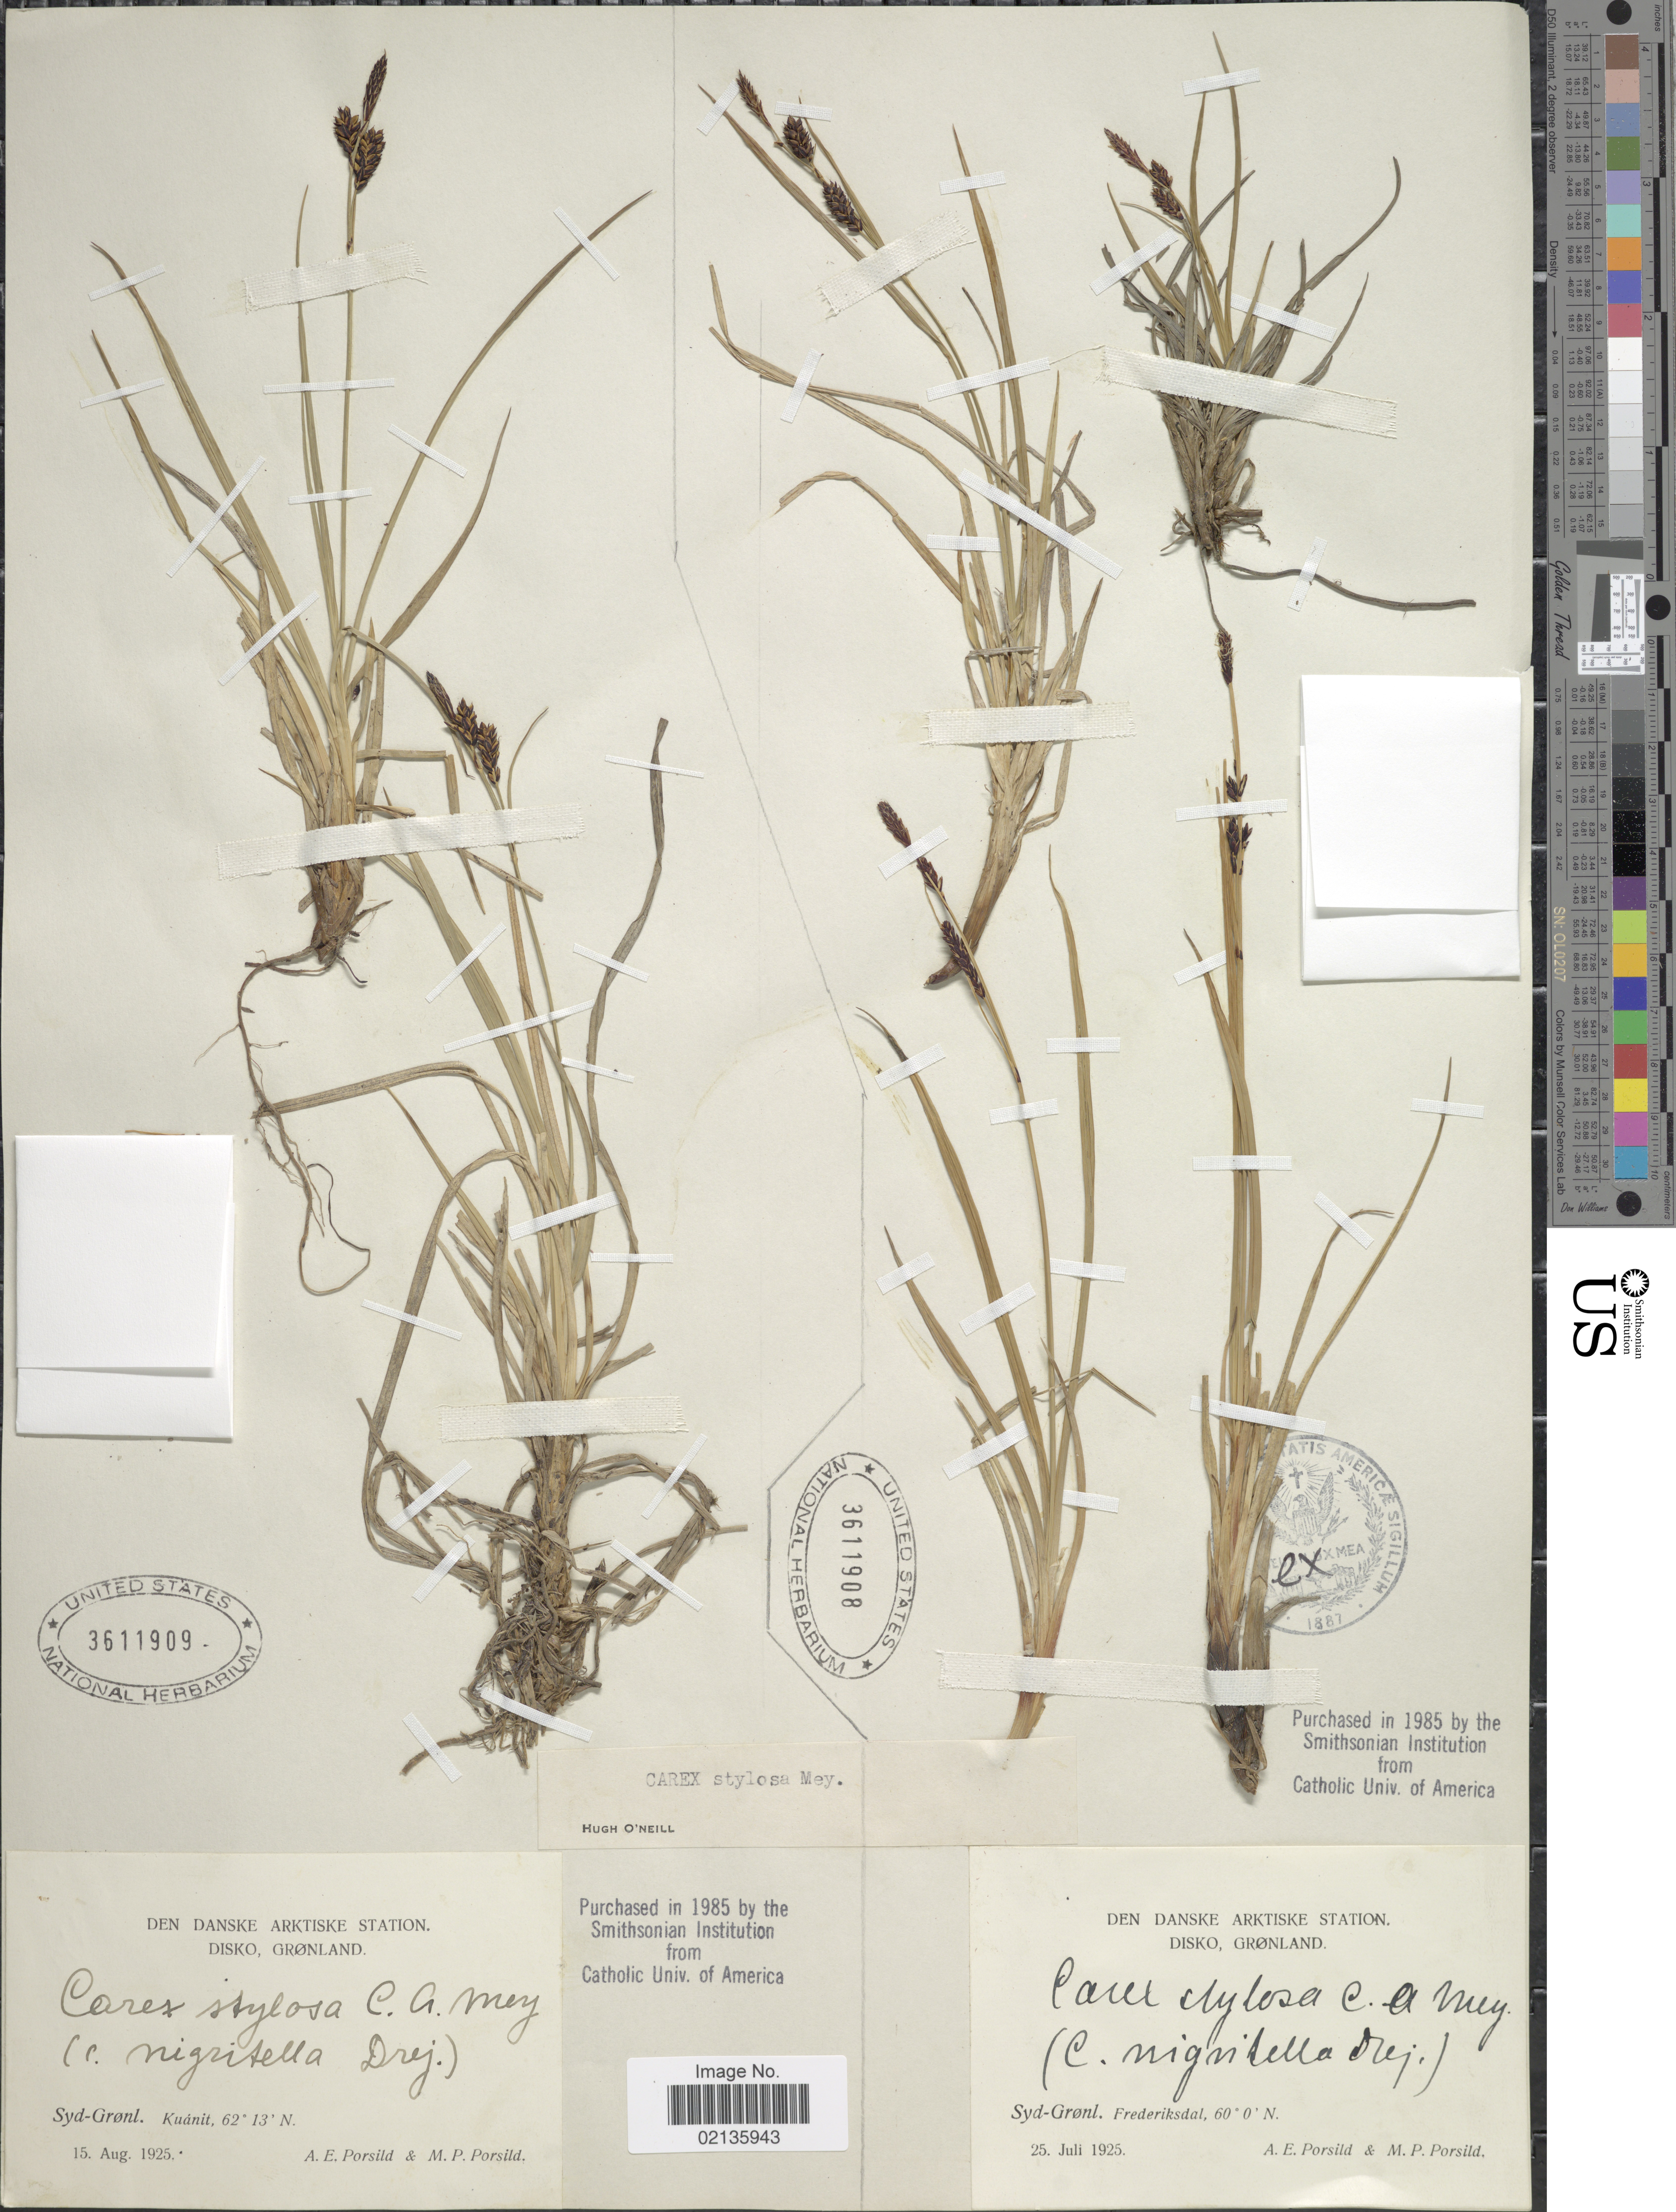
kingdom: Plantae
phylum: Tracheophyta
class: Liliopsida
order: Poales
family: Cyperaceae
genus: Carex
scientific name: Carex stylosa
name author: C.A. Mey.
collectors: A. E. Porsild & M. P. Porsild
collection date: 1925-08-15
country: Greenland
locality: Den Danske Arktiske Station, Disko, Syd-Gronl, Kuanit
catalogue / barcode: US 3611909